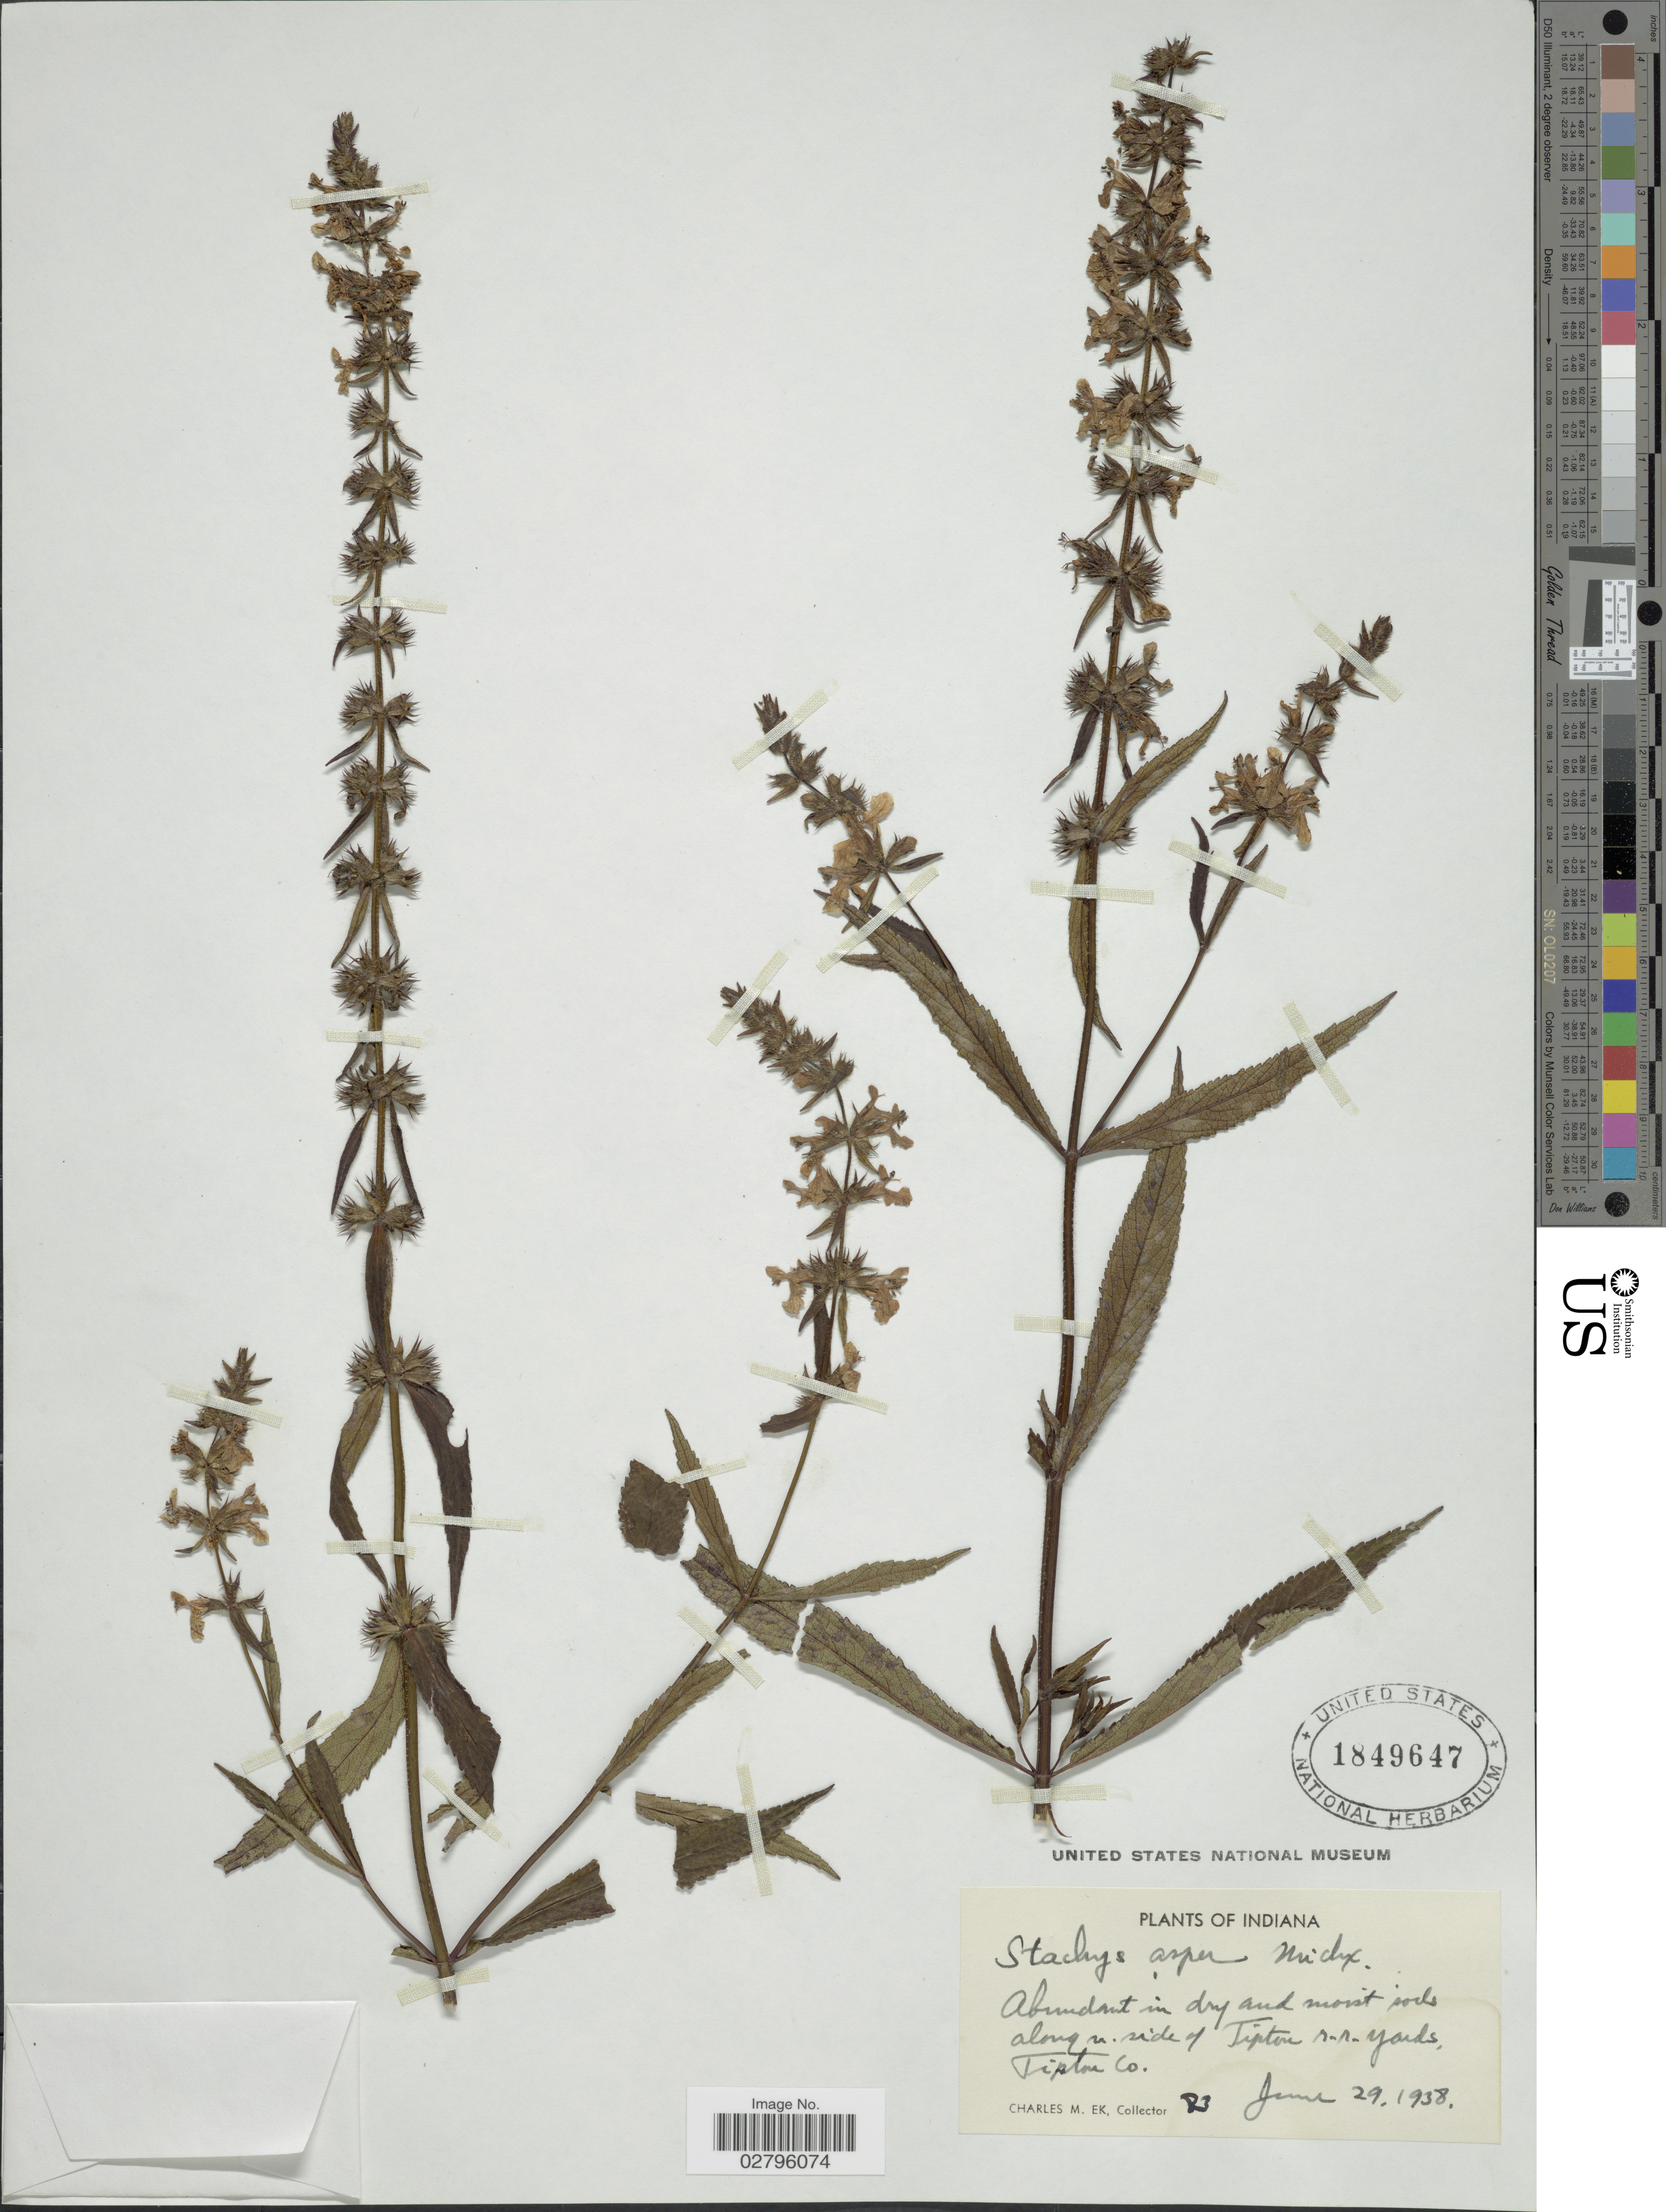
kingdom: Plantae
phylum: Tracheophyta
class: Magnoliopsida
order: Lamiales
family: Lamiaceae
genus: Stachys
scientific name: Stachys aspera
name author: Michx.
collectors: C. Ek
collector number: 23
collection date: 1938-06-29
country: United States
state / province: Indiana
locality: Along n. side of Tipton r.r. yards, Tipton Co.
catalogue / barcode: US 1849647